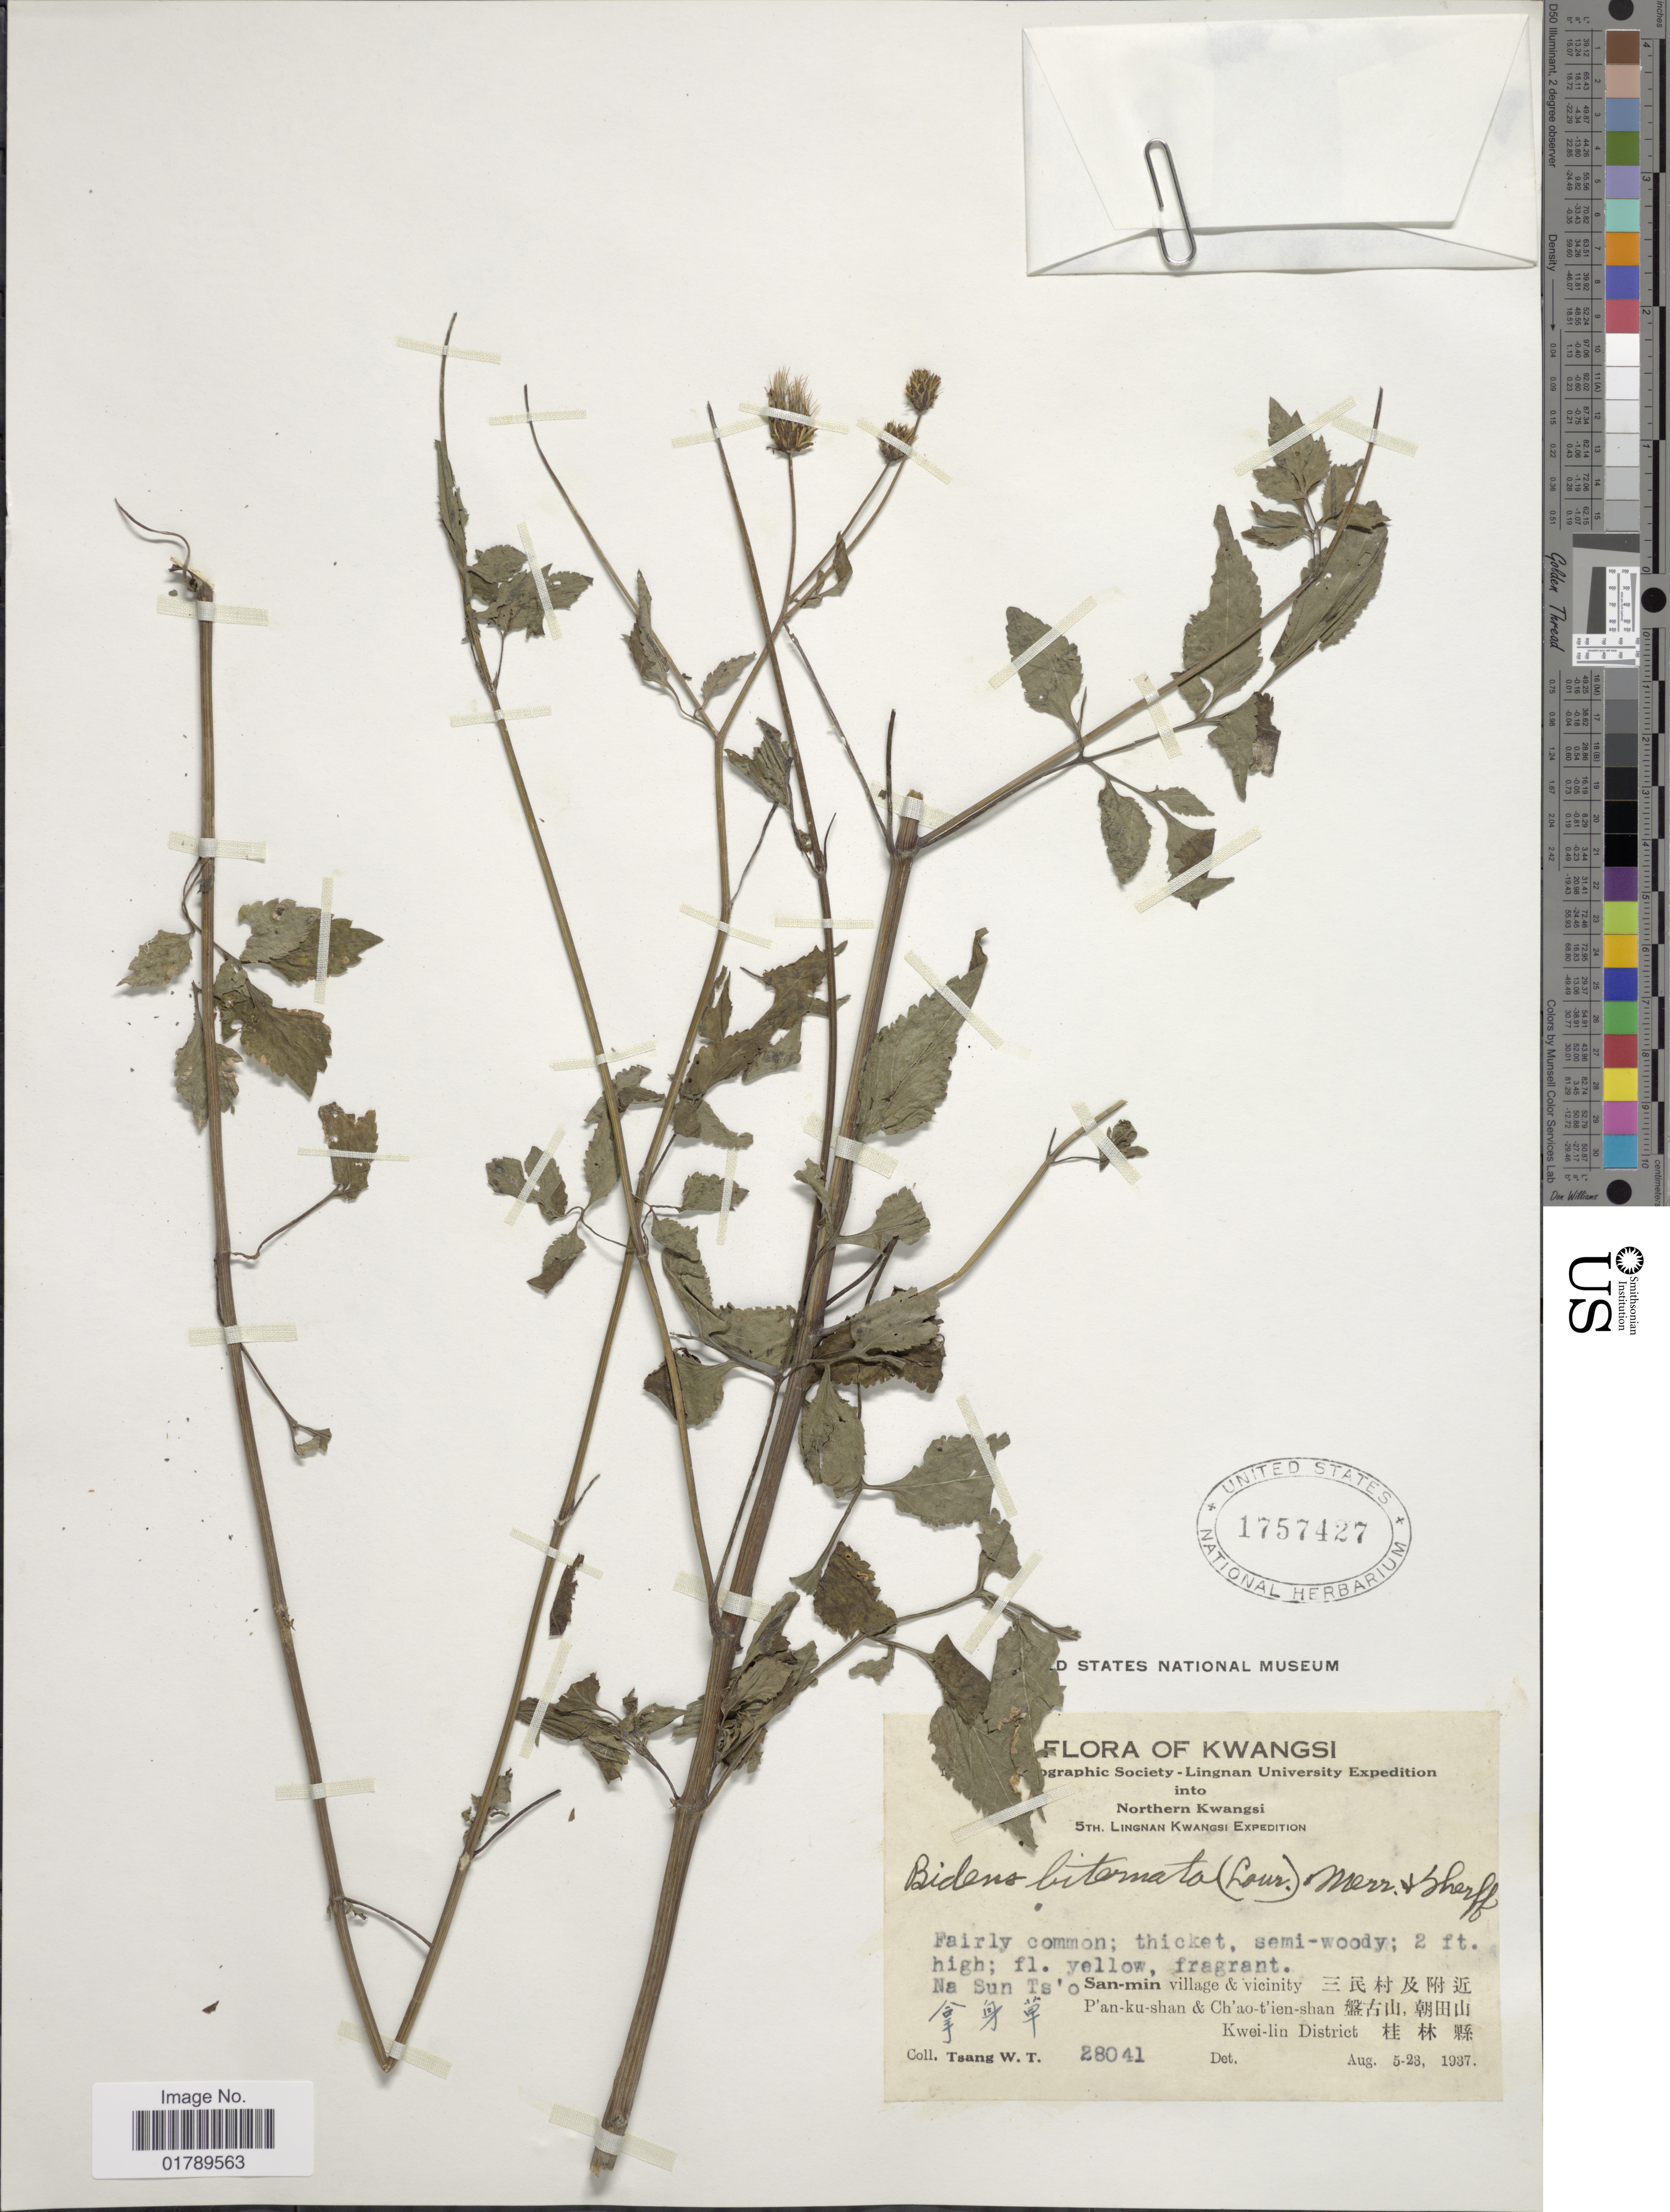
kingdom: Plantae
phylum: Tracheophyta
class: Magnoliopsida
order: Asterales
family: Asteraceae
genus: Bidens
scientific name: Bidens biternata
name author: (Lour.) Merr. & Sherff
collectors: W. T. Tsang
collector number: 28041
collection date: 1937-08-05/1937-08-23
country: China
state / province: Guangxi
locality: Kwangsi, San-min village & vicinity P'an-ku-shan & Ch'Ao-t'ien-shan. Kweiling District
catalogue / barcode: US 1757427